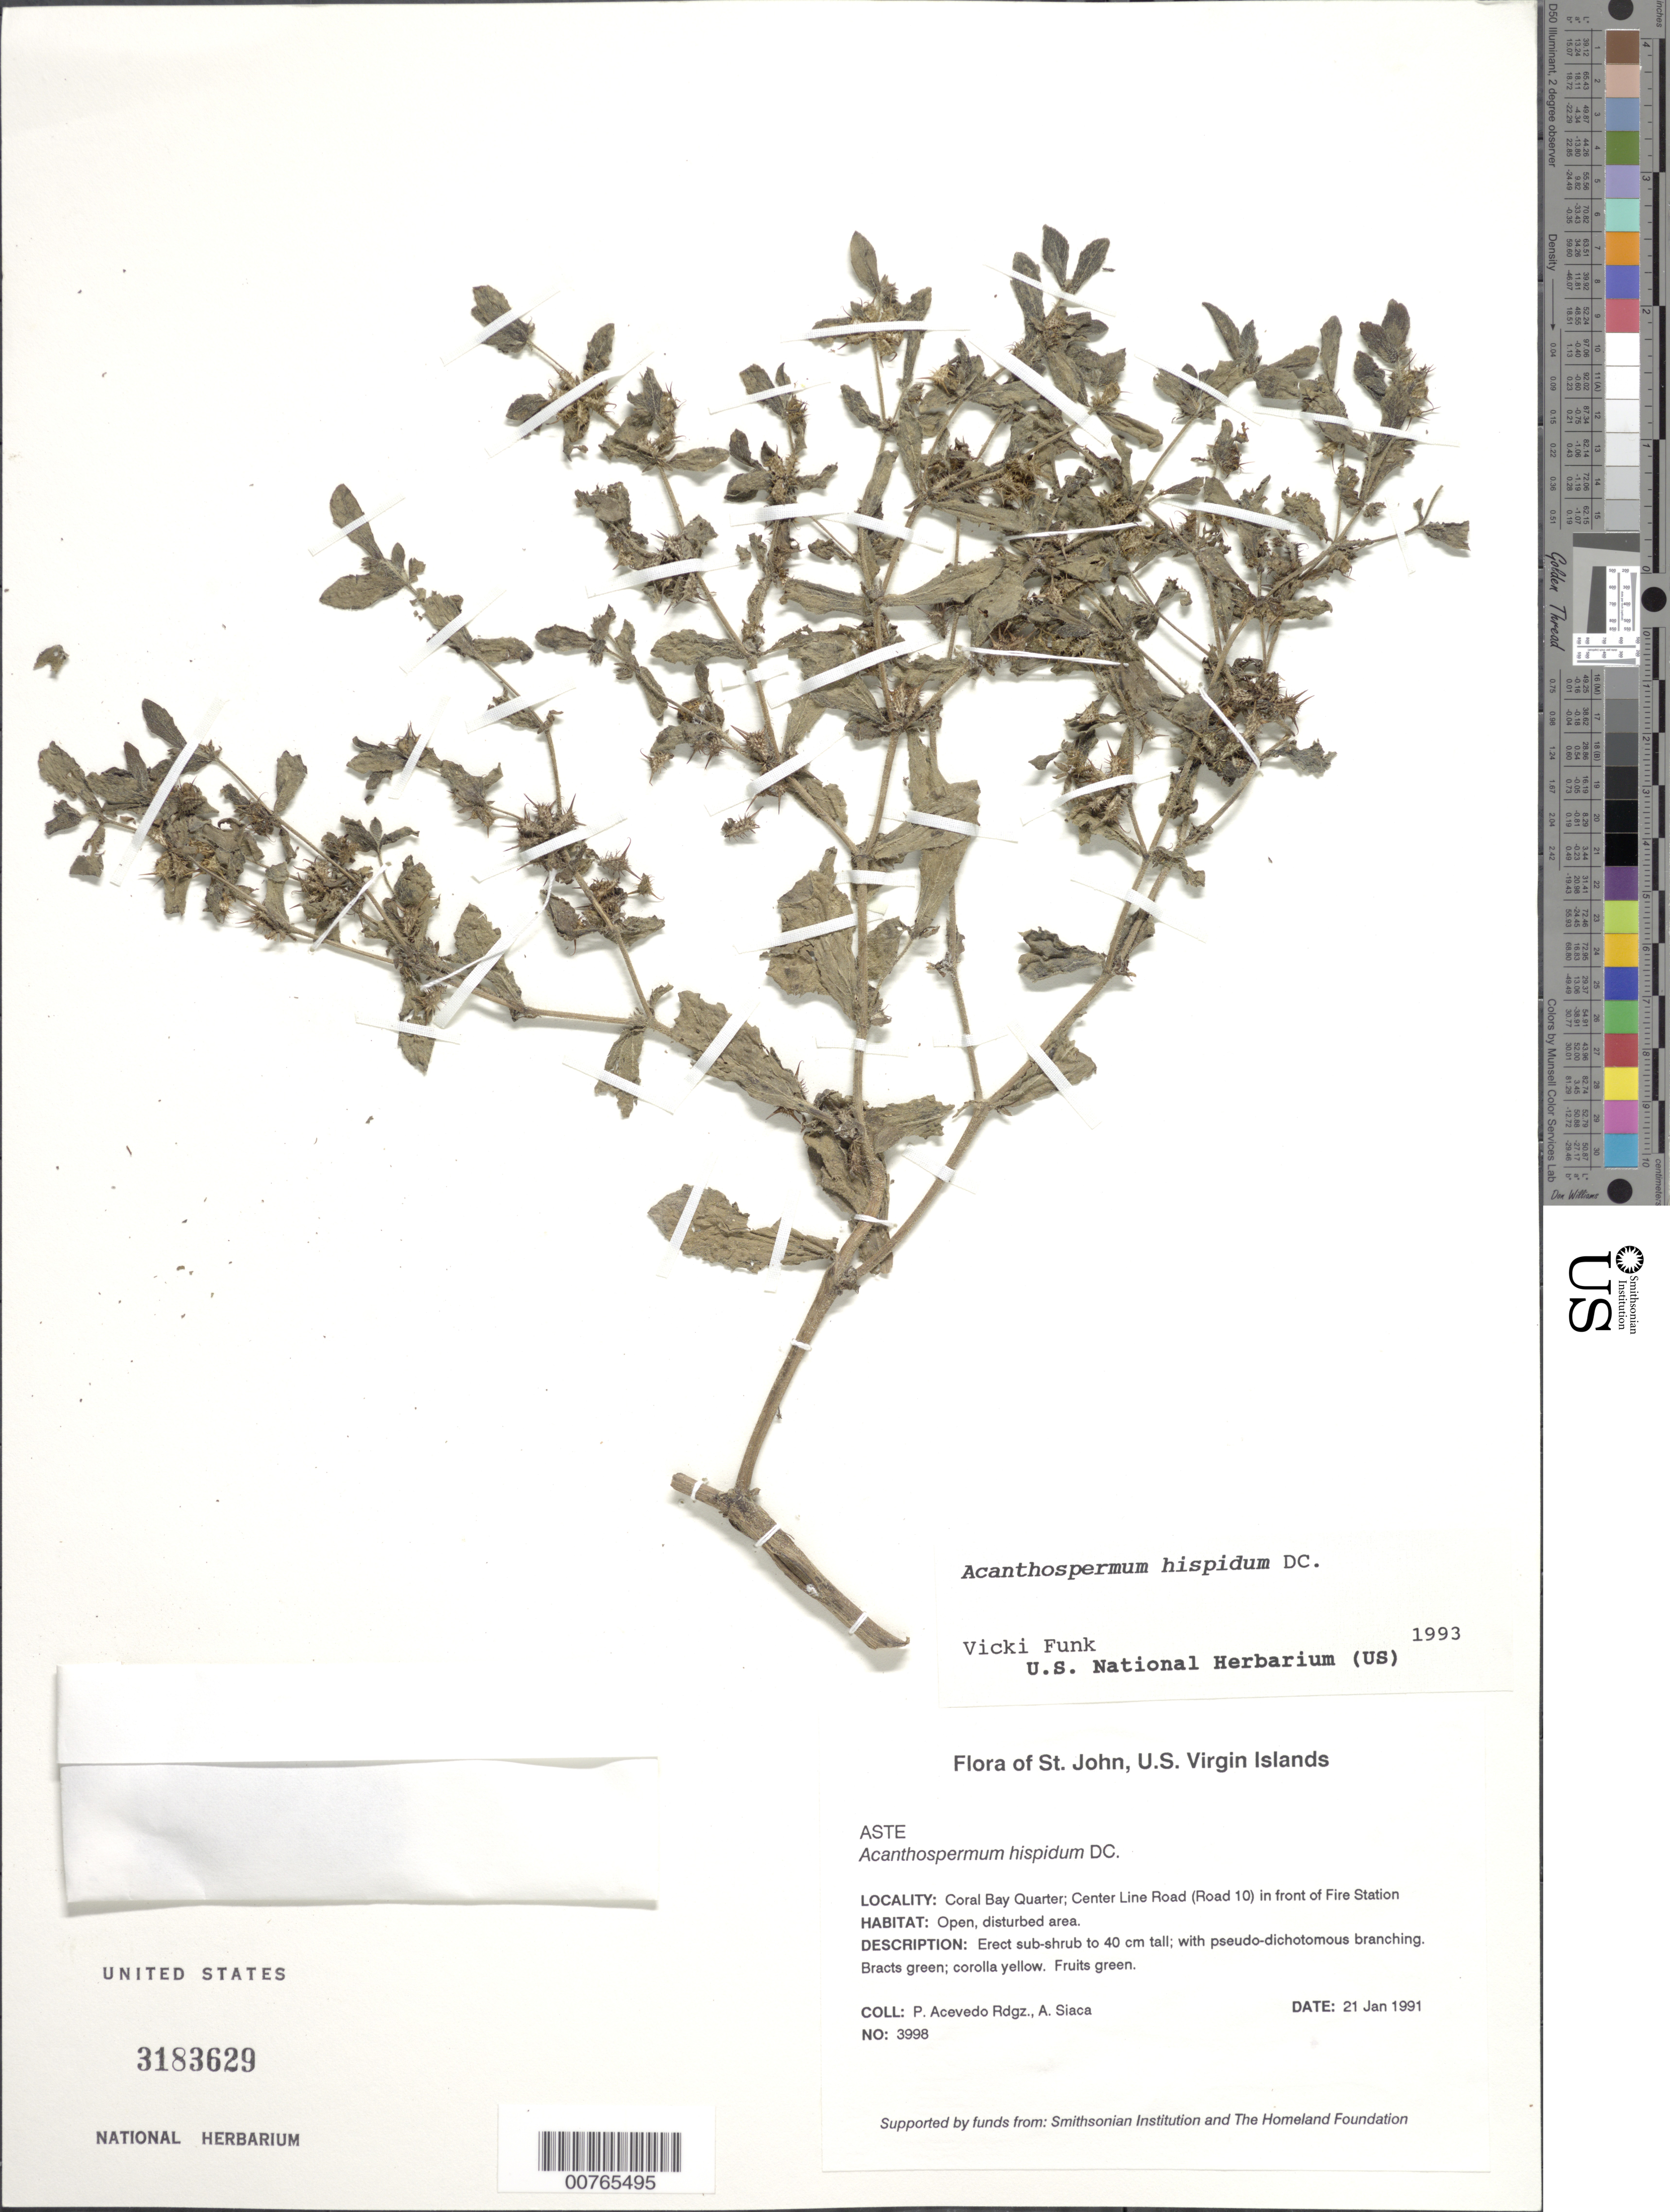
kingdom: Plantae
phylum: Tracheophyta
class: Magnoliopsida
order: Asterales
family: Asteraceae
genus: Acanthospermum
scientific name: Acanthospermum hispidum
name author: DC.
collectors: P. Acevedo-Rodr. & A. Siaca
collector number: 3998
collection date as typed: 21 Jan 1991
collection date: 1991-01-21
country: U.S. Virgin Islands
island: St. John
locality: Coral Bay Quarter; Center Line Road (Road 10) in front of Fire Station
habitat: Open, disturbed area.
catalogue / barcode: US 3183629